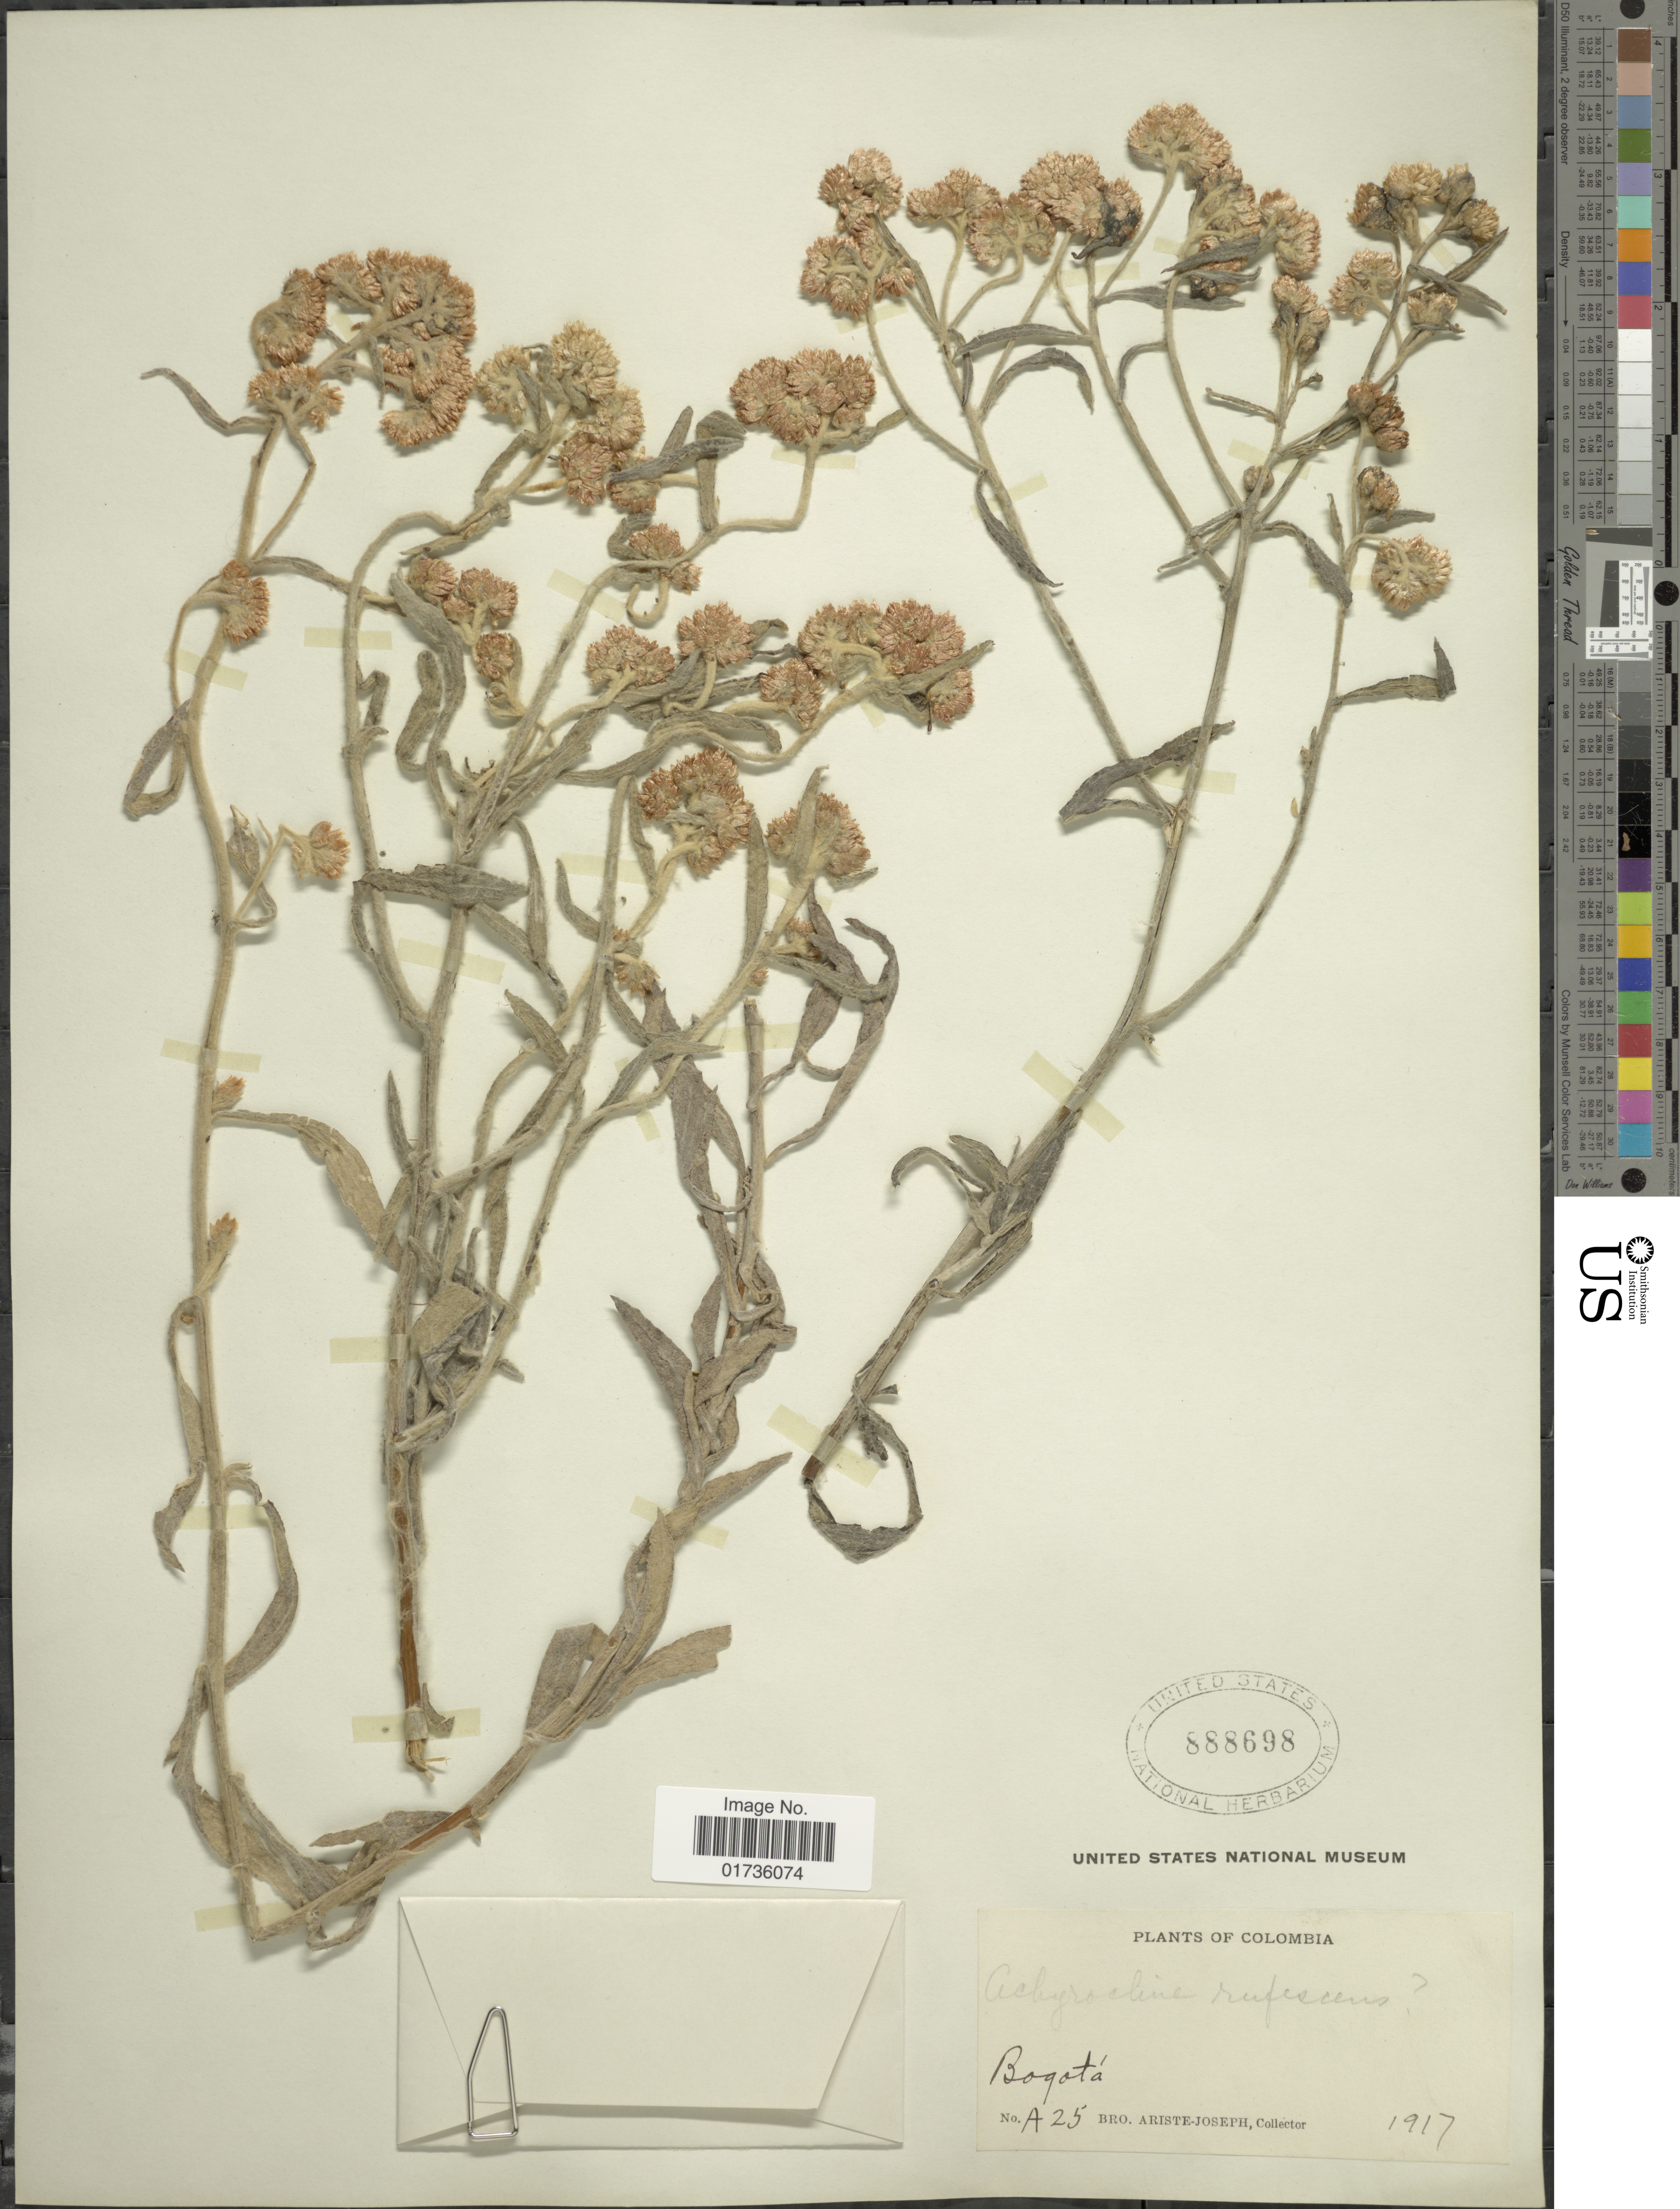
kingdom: Plantae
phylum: Tracheophyta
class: Magnoliopsida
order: Asterales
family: Asteraceae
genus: Achyrocline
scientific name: Achyrocline sp.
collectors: Bro. Ariste-Joseph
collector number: A25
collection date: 1917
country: Colombia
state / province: Bogota D.C.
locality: Bogotá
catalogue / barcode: US 888698